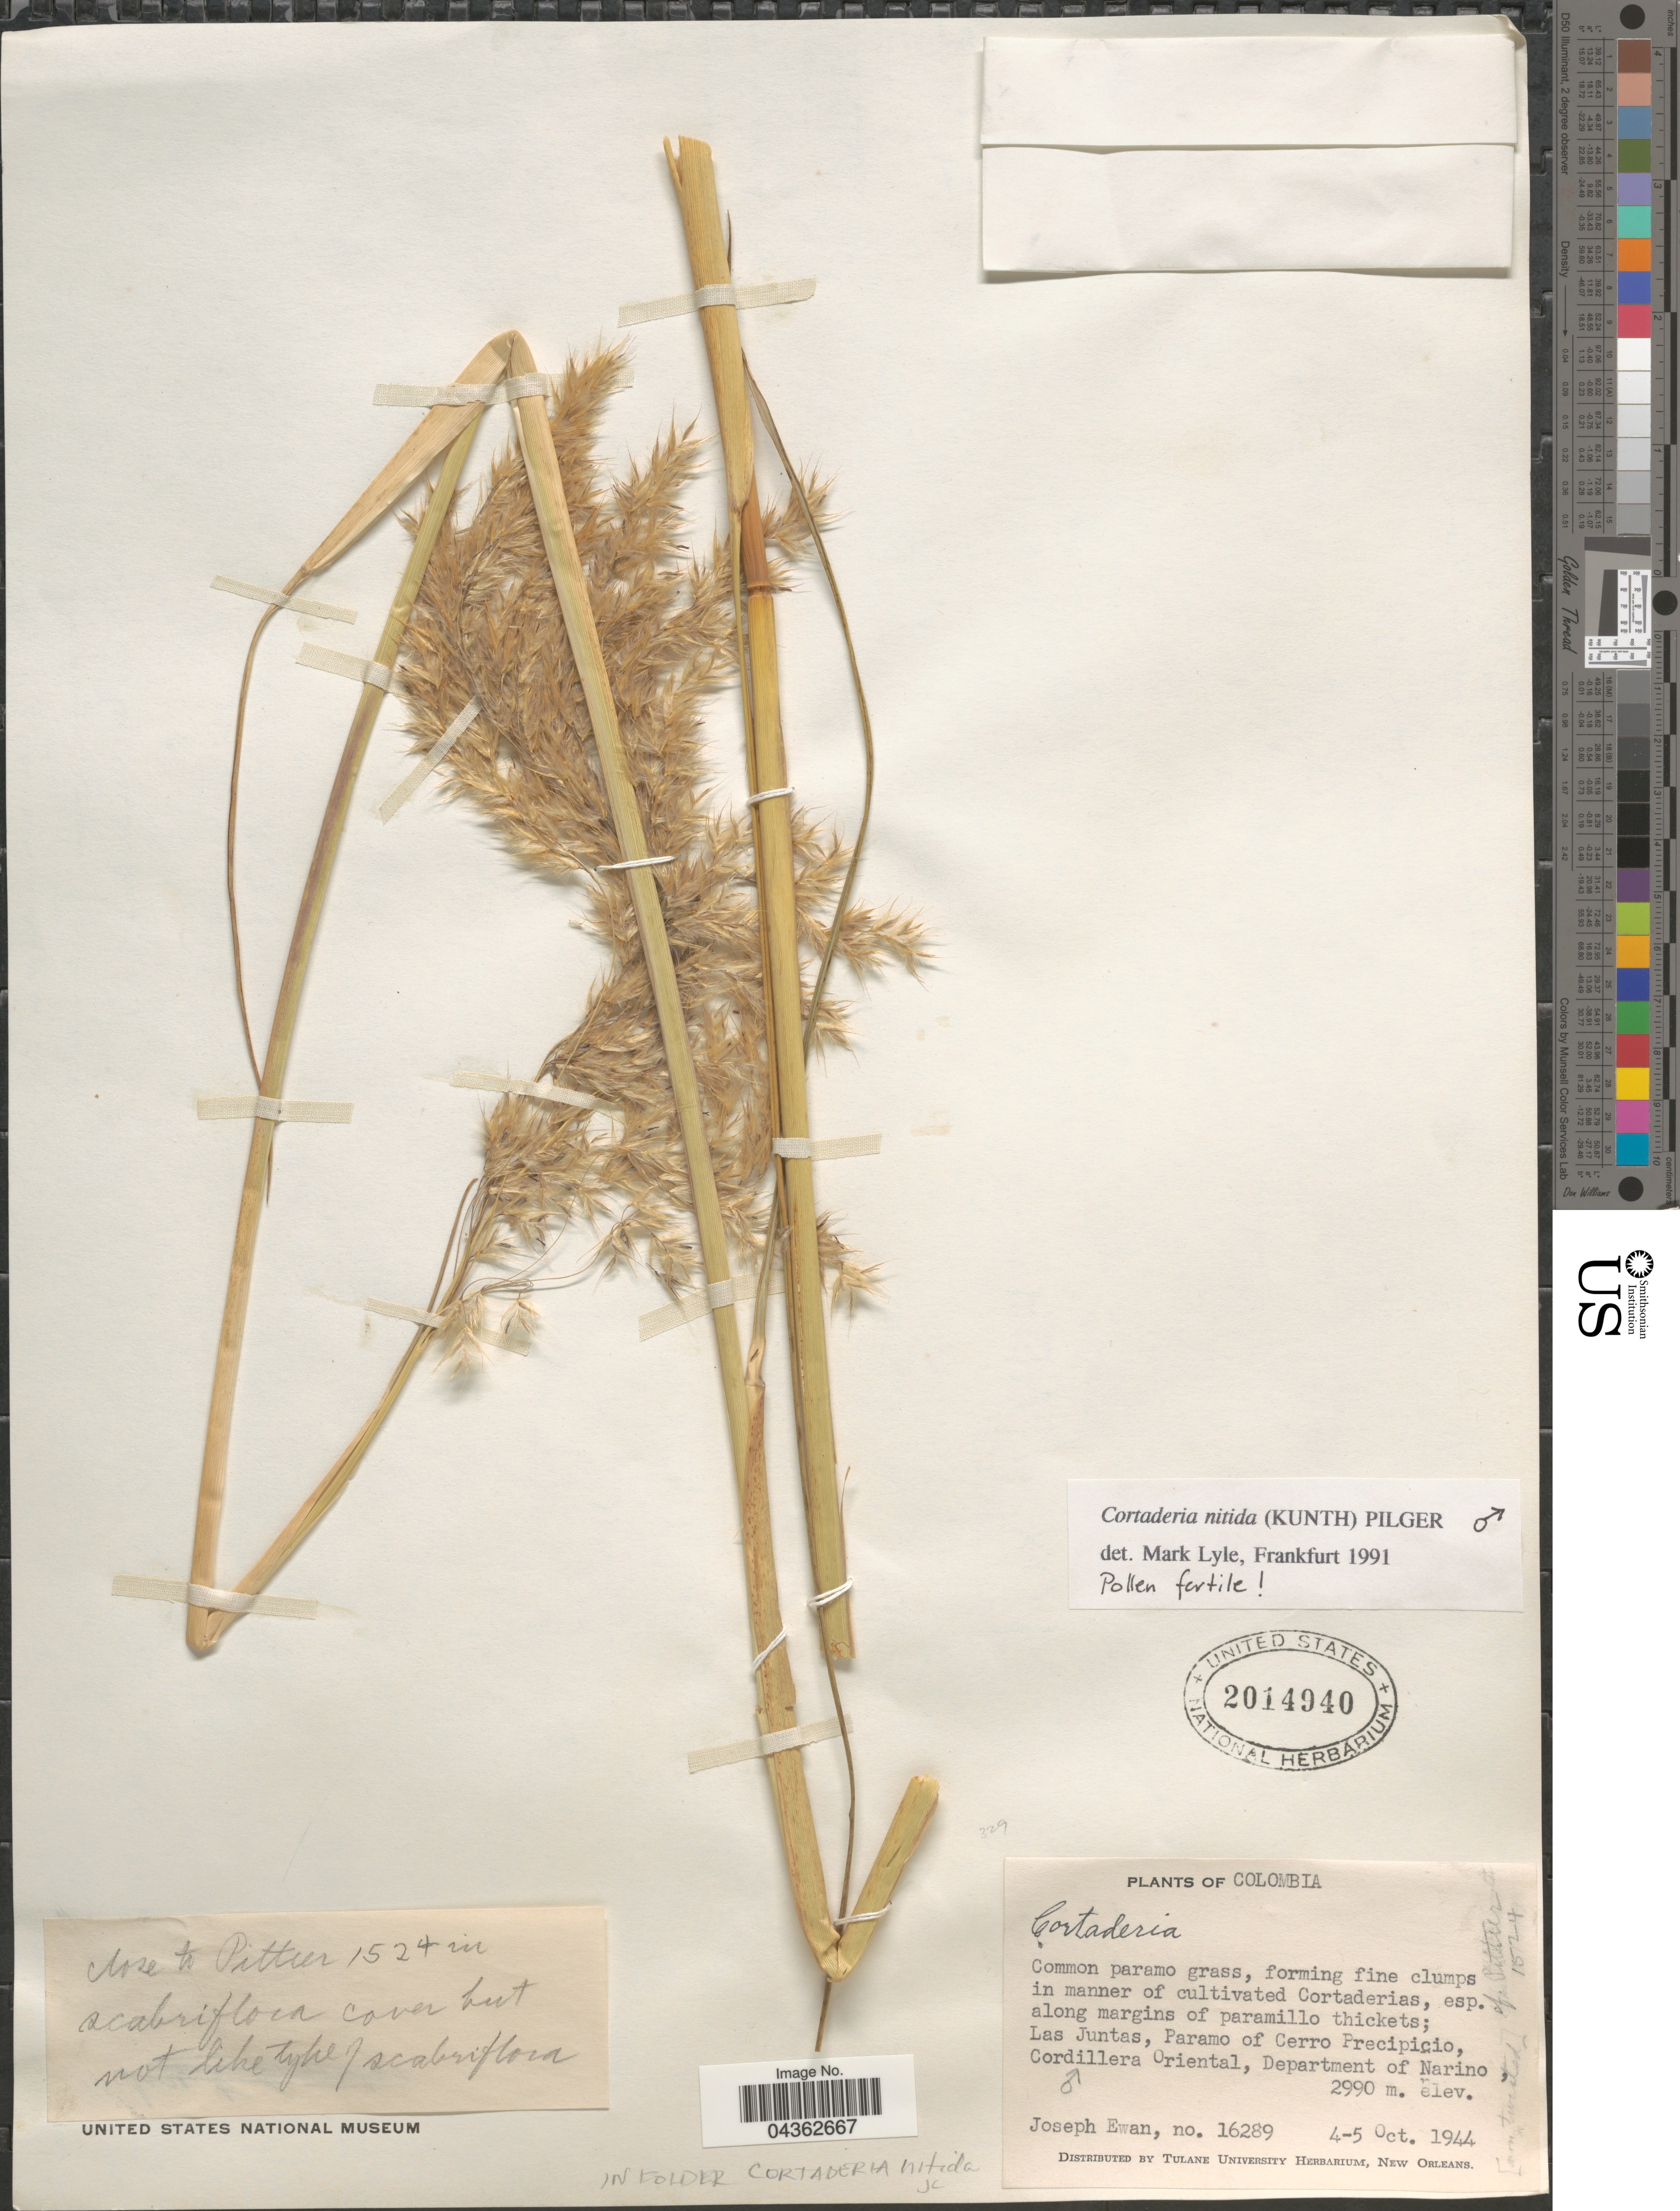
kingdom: Plantae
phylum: Tracheophyta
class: Liliopsida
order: Poales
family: Poaceae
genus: Cortaderia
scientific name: Cortaderia nitida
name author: (Kunth) Pilg.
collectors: J. A. Ewan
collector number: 16289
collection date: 1944-10-04/1944-10-05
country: Colombia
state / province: Nariño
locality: Las Juntas, Paramo of Cerro Precipicio, Cordillera Oriental, Department of Narino.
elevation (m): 2990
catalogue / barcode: US 2014940